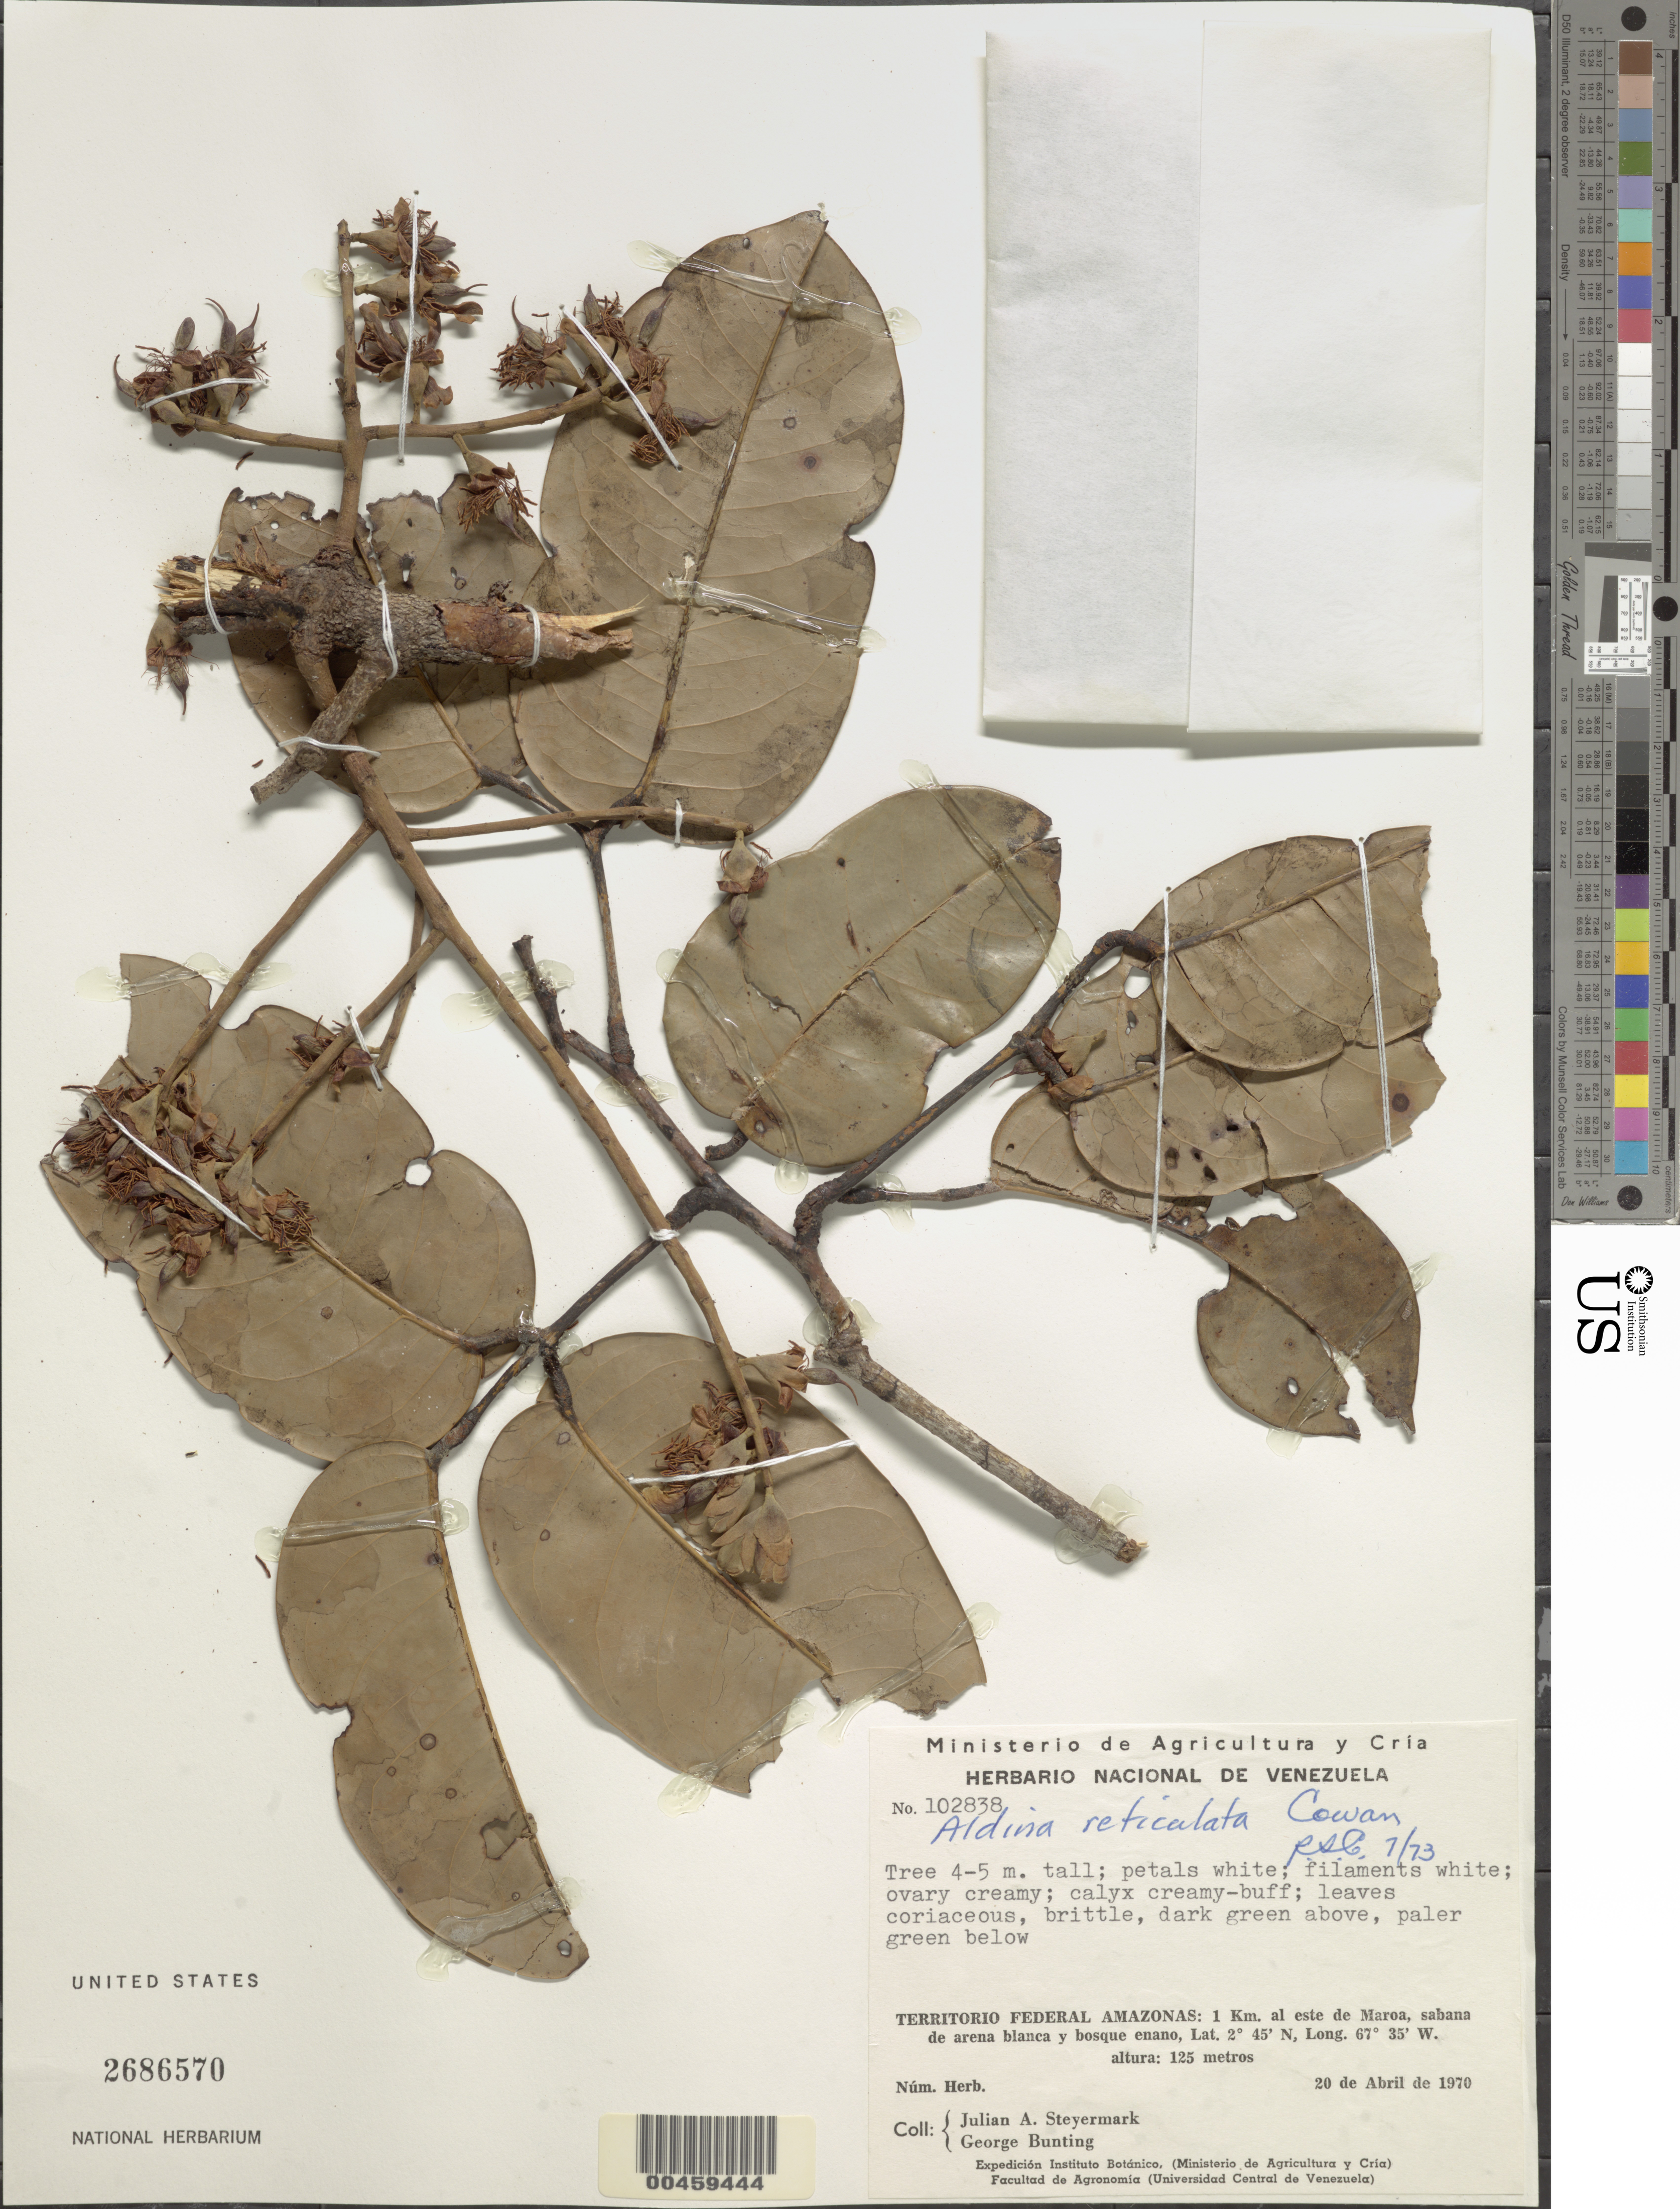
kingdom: Plantae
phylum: Tracheophyta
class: Magnoliopsida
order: Fabales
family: Fabaceae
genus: Aldina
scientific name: Aldina reticulata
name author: R.S. Cowan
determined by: Cowan, R. S.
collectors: J. Steyermark & G. S. Bunting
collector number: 102838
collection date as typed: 20 Apr 1970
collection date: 1970-04-20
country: Venezuela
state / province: Amazonas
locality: Maroa, 1 km e of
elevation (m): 125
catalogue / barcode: US 2686570